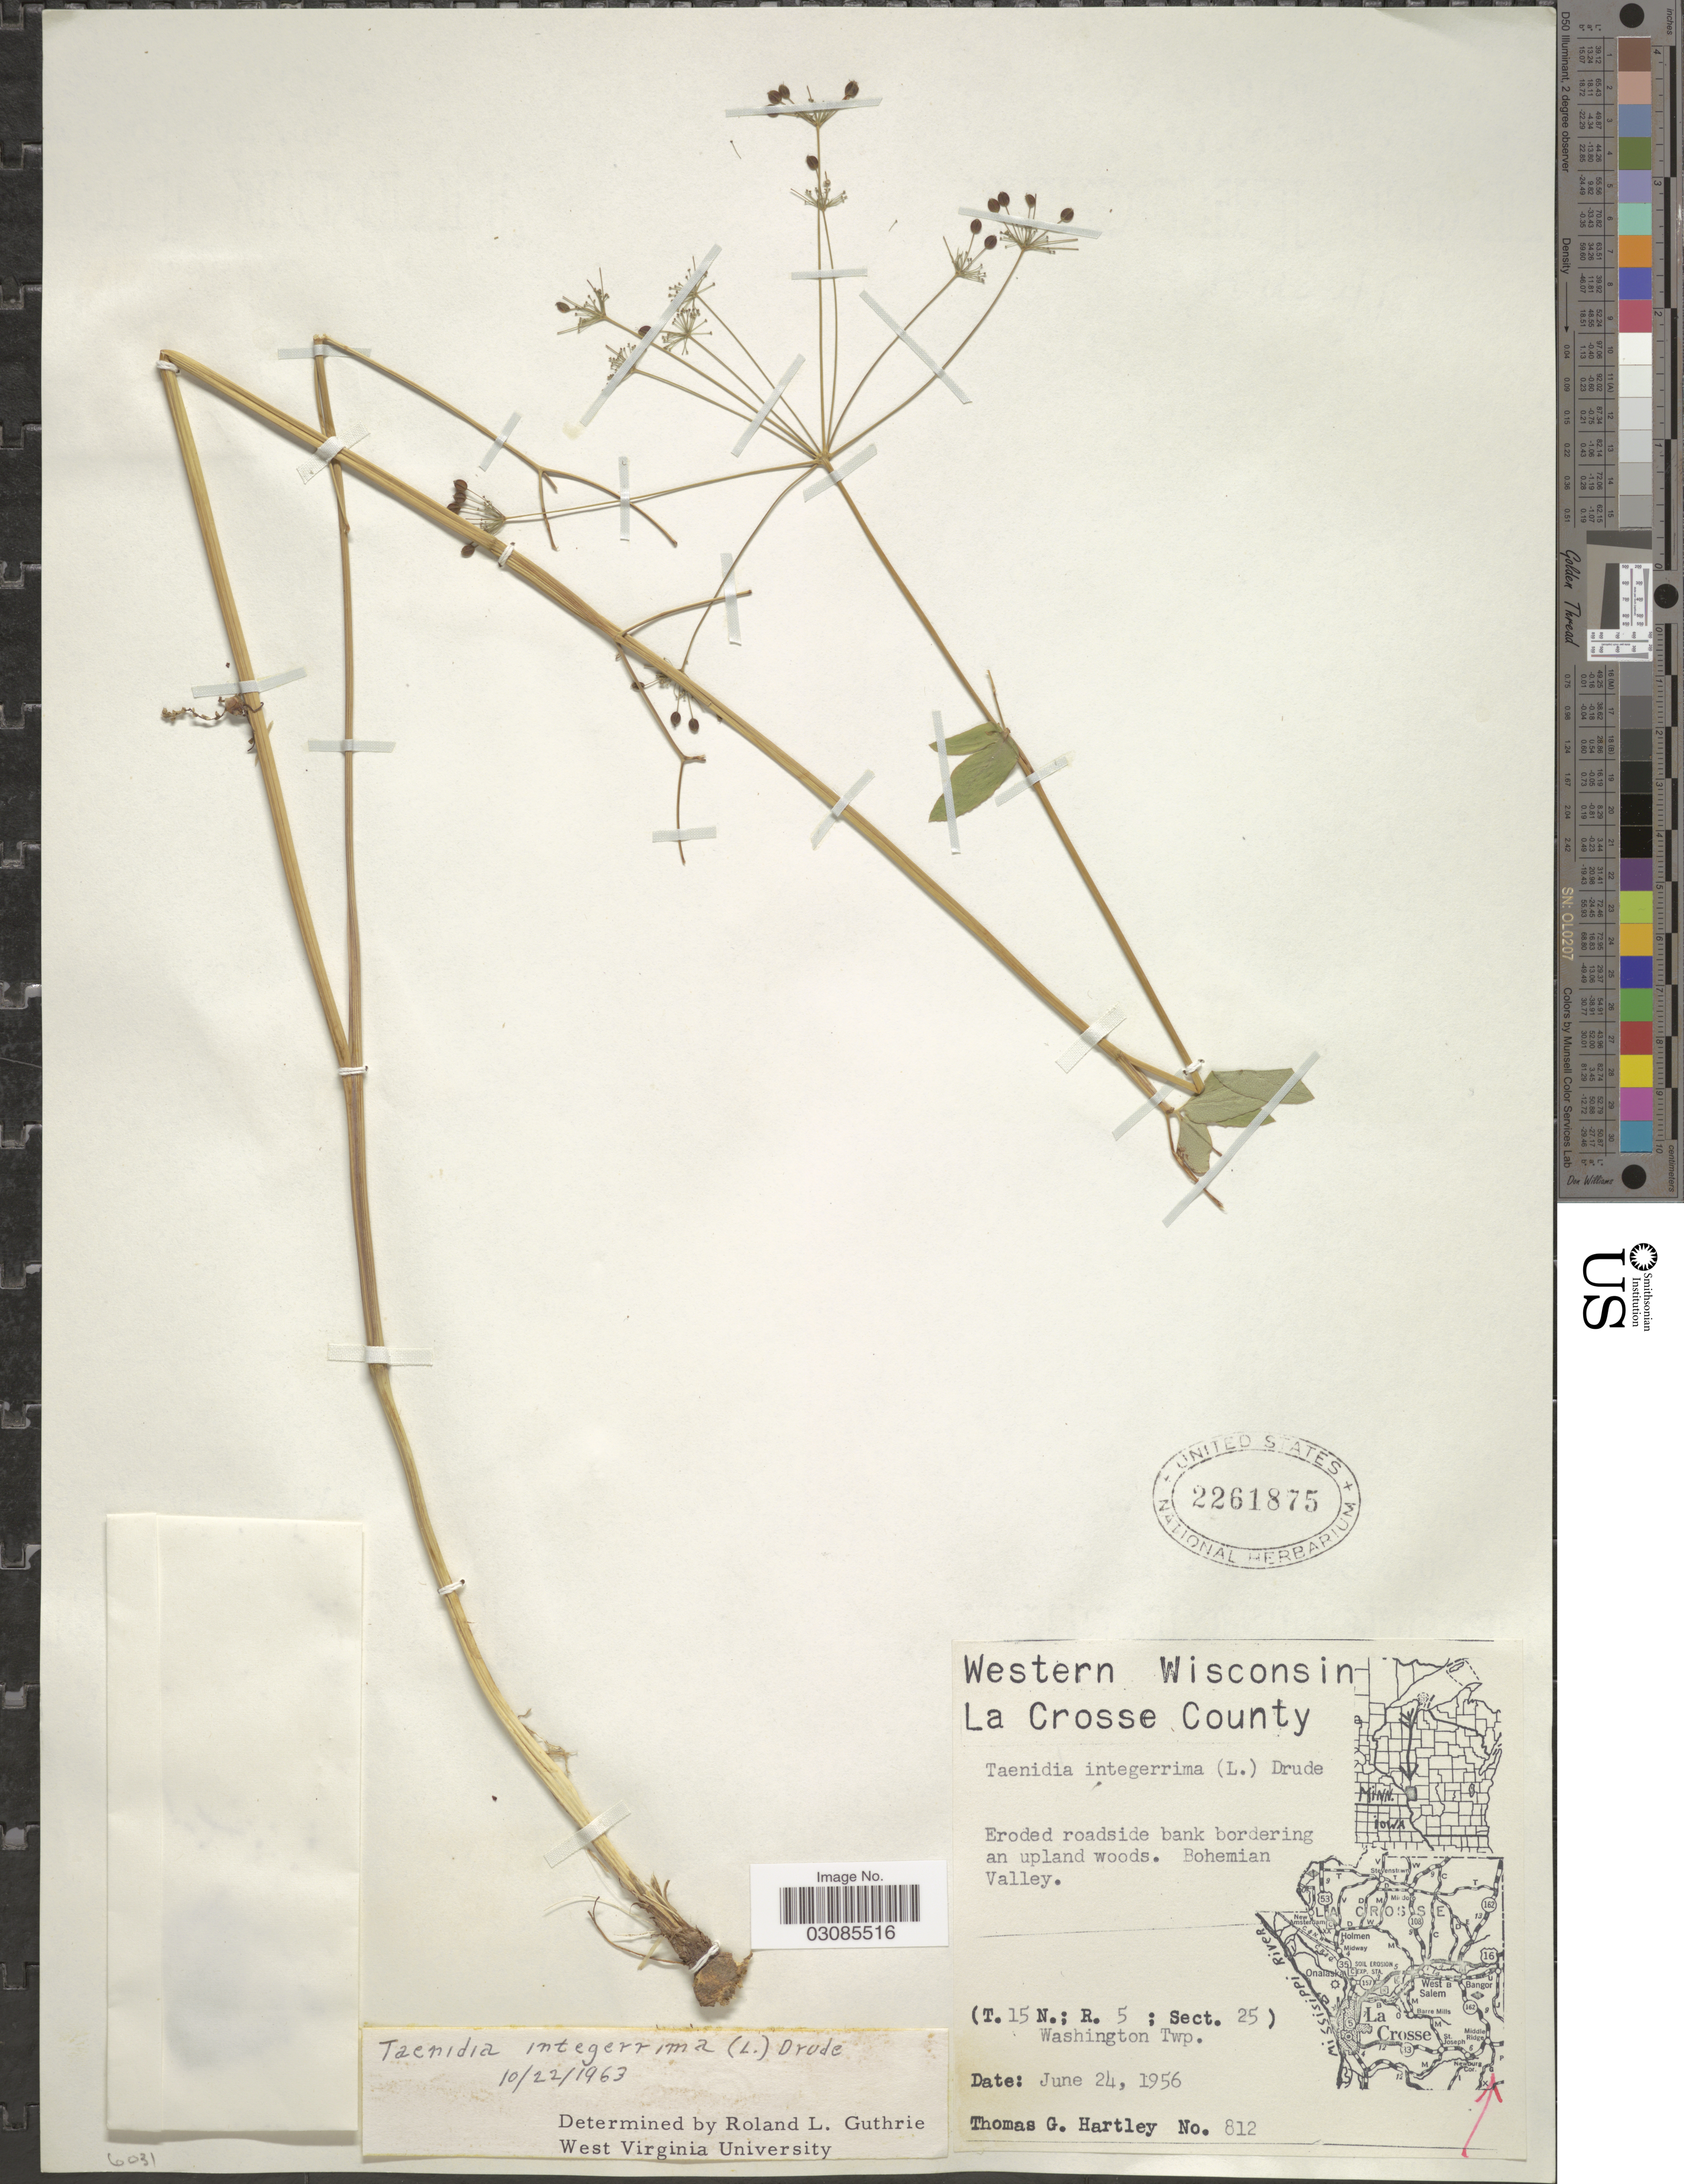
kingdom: Plantae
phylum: Tracheophyta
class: Magnoliopsida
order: Apiales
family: Apiaceae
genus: Taenidia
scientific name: Taenidia integerrima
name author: (L.) Drude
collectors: T. G. Hartley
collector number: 812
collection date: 1956-06-24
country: United States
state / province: Wisconsin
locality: Western Wisconsin, La Crosse County. Bohemian Valley. (T15N; R5; Sect. 25) Washington Twp.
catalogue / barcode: US 2261875